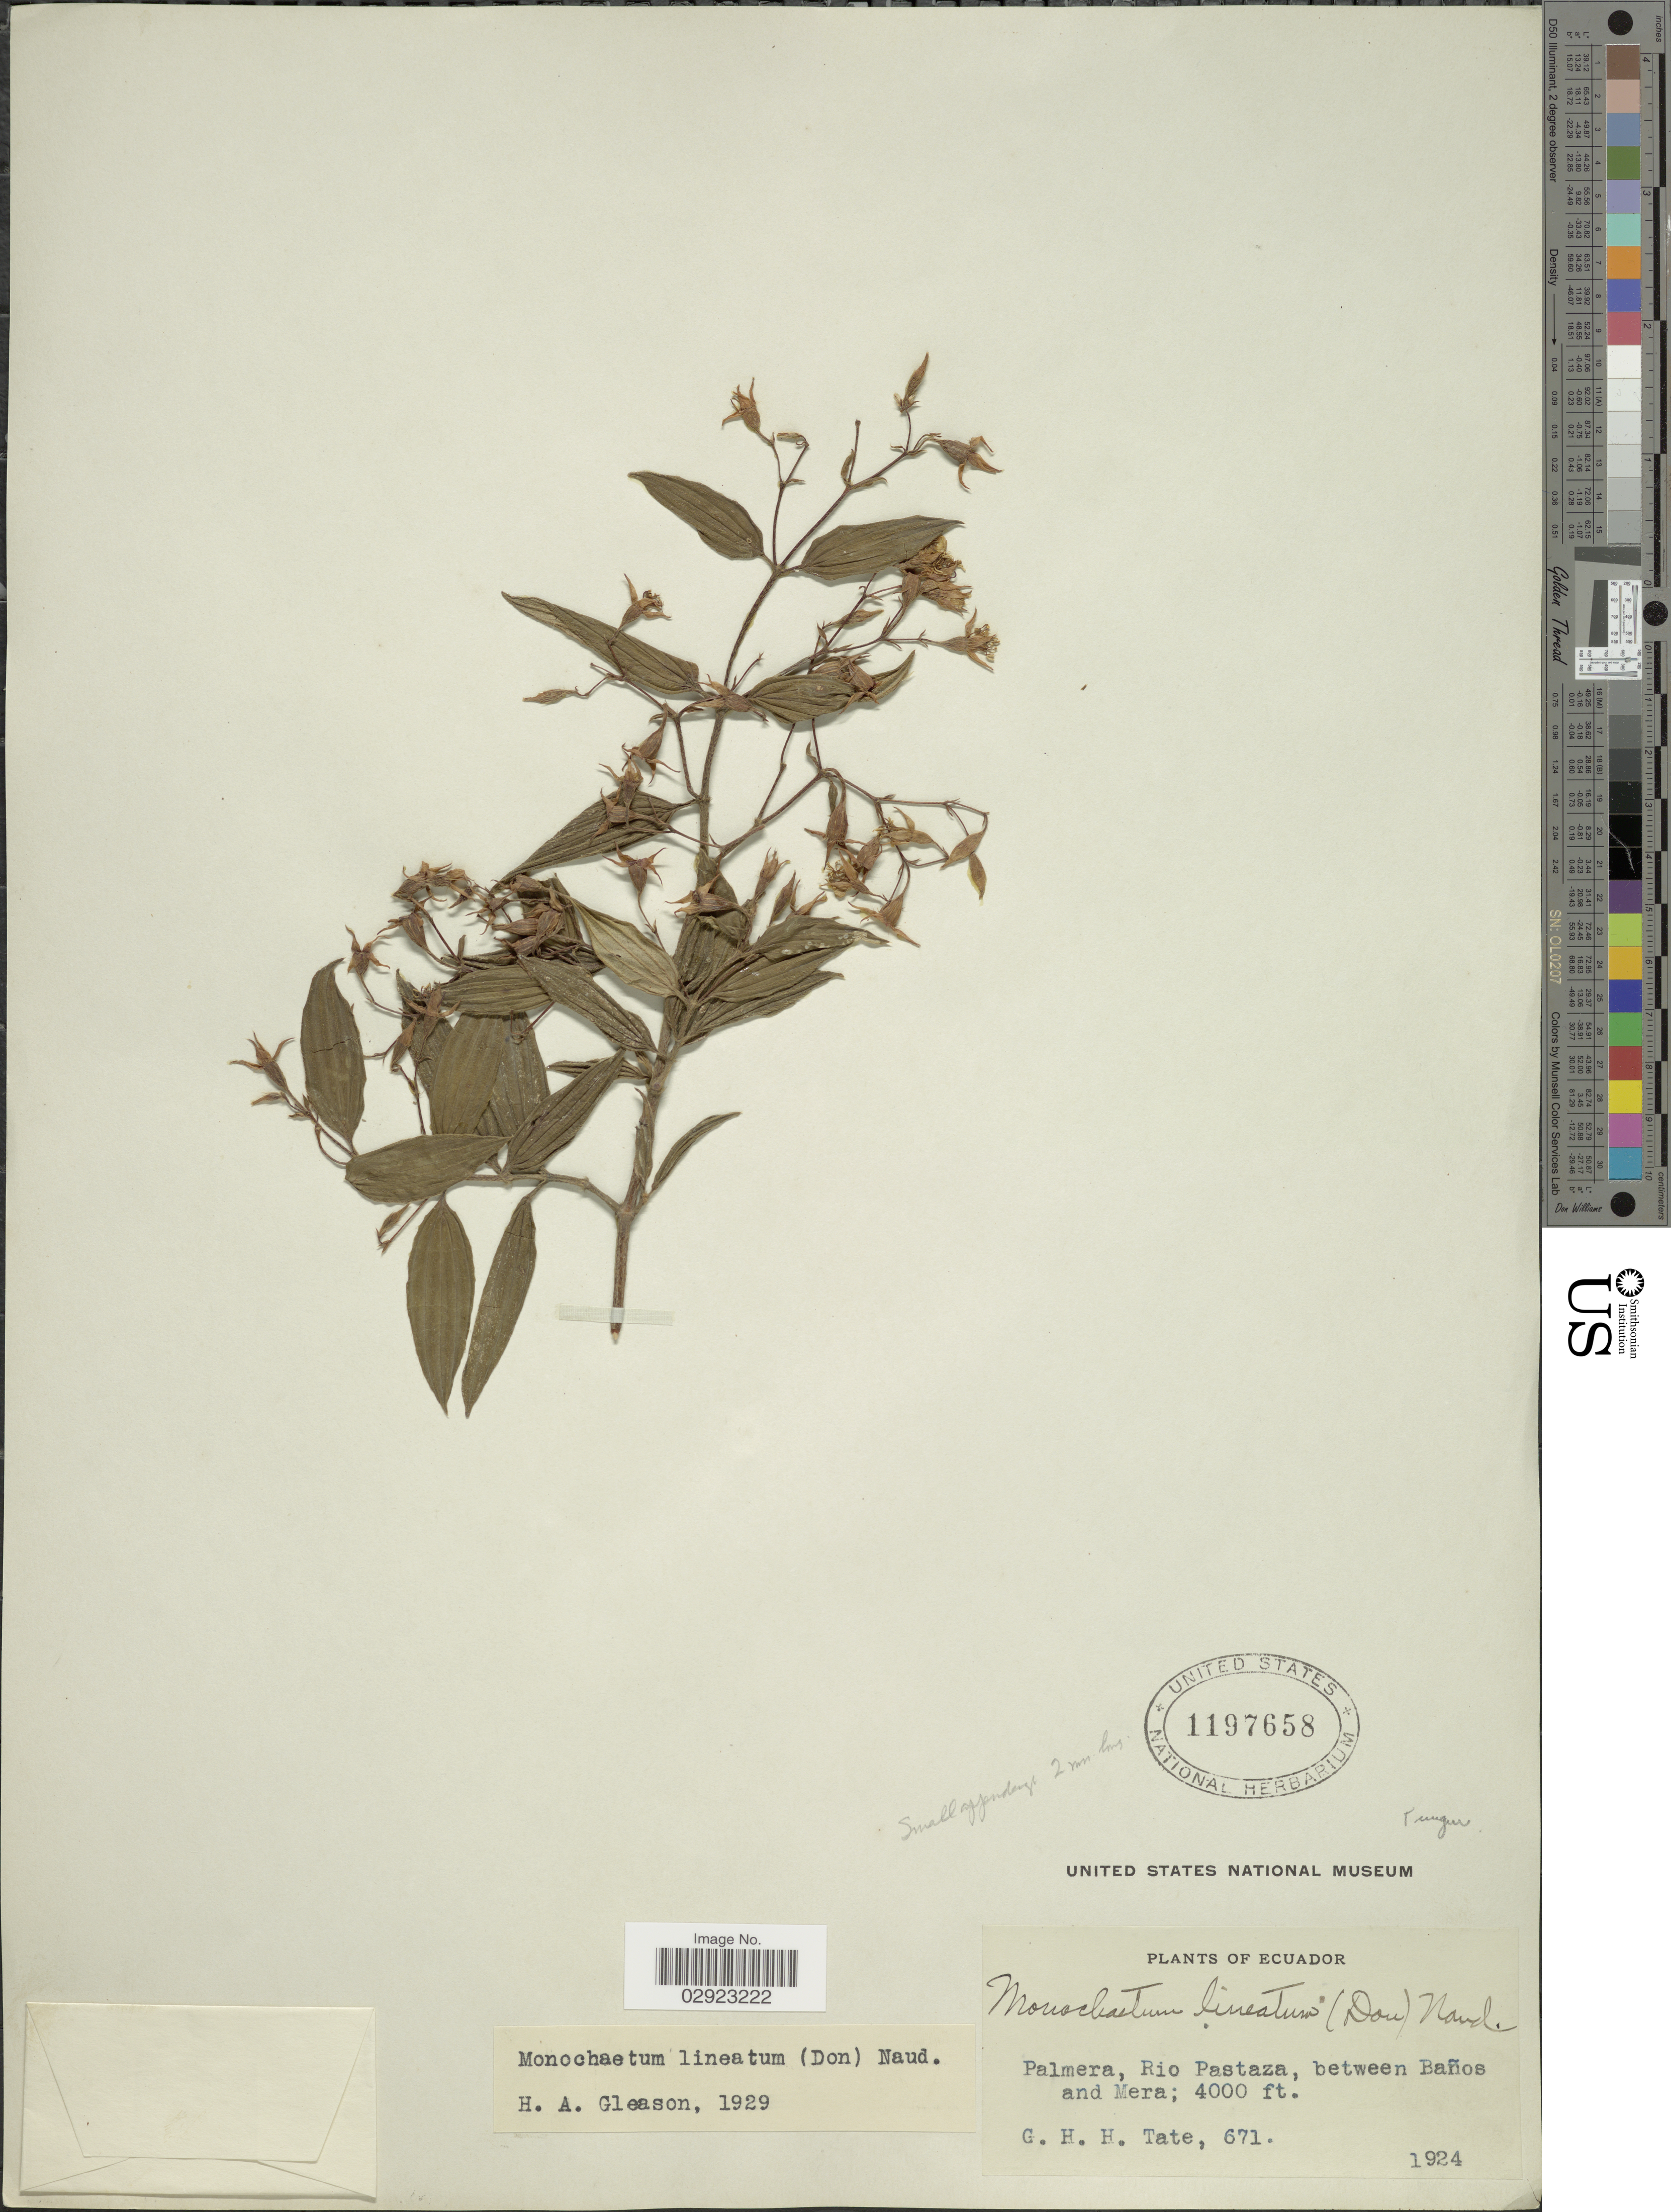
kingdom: Plantae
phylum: Tracheophyta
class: Magnoliopsida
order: Myrtales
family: Melastomataceae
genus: Monochaetum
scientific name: Monochaetum lineatum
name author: (D. Don) Naudin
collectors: G. H. H.Tate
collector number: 671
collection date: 1924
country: Ecuador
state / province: Pastaza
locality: Palmera, Rio Pastaza, between Baños and Mera.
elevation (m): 1219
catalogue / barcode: US 1197658